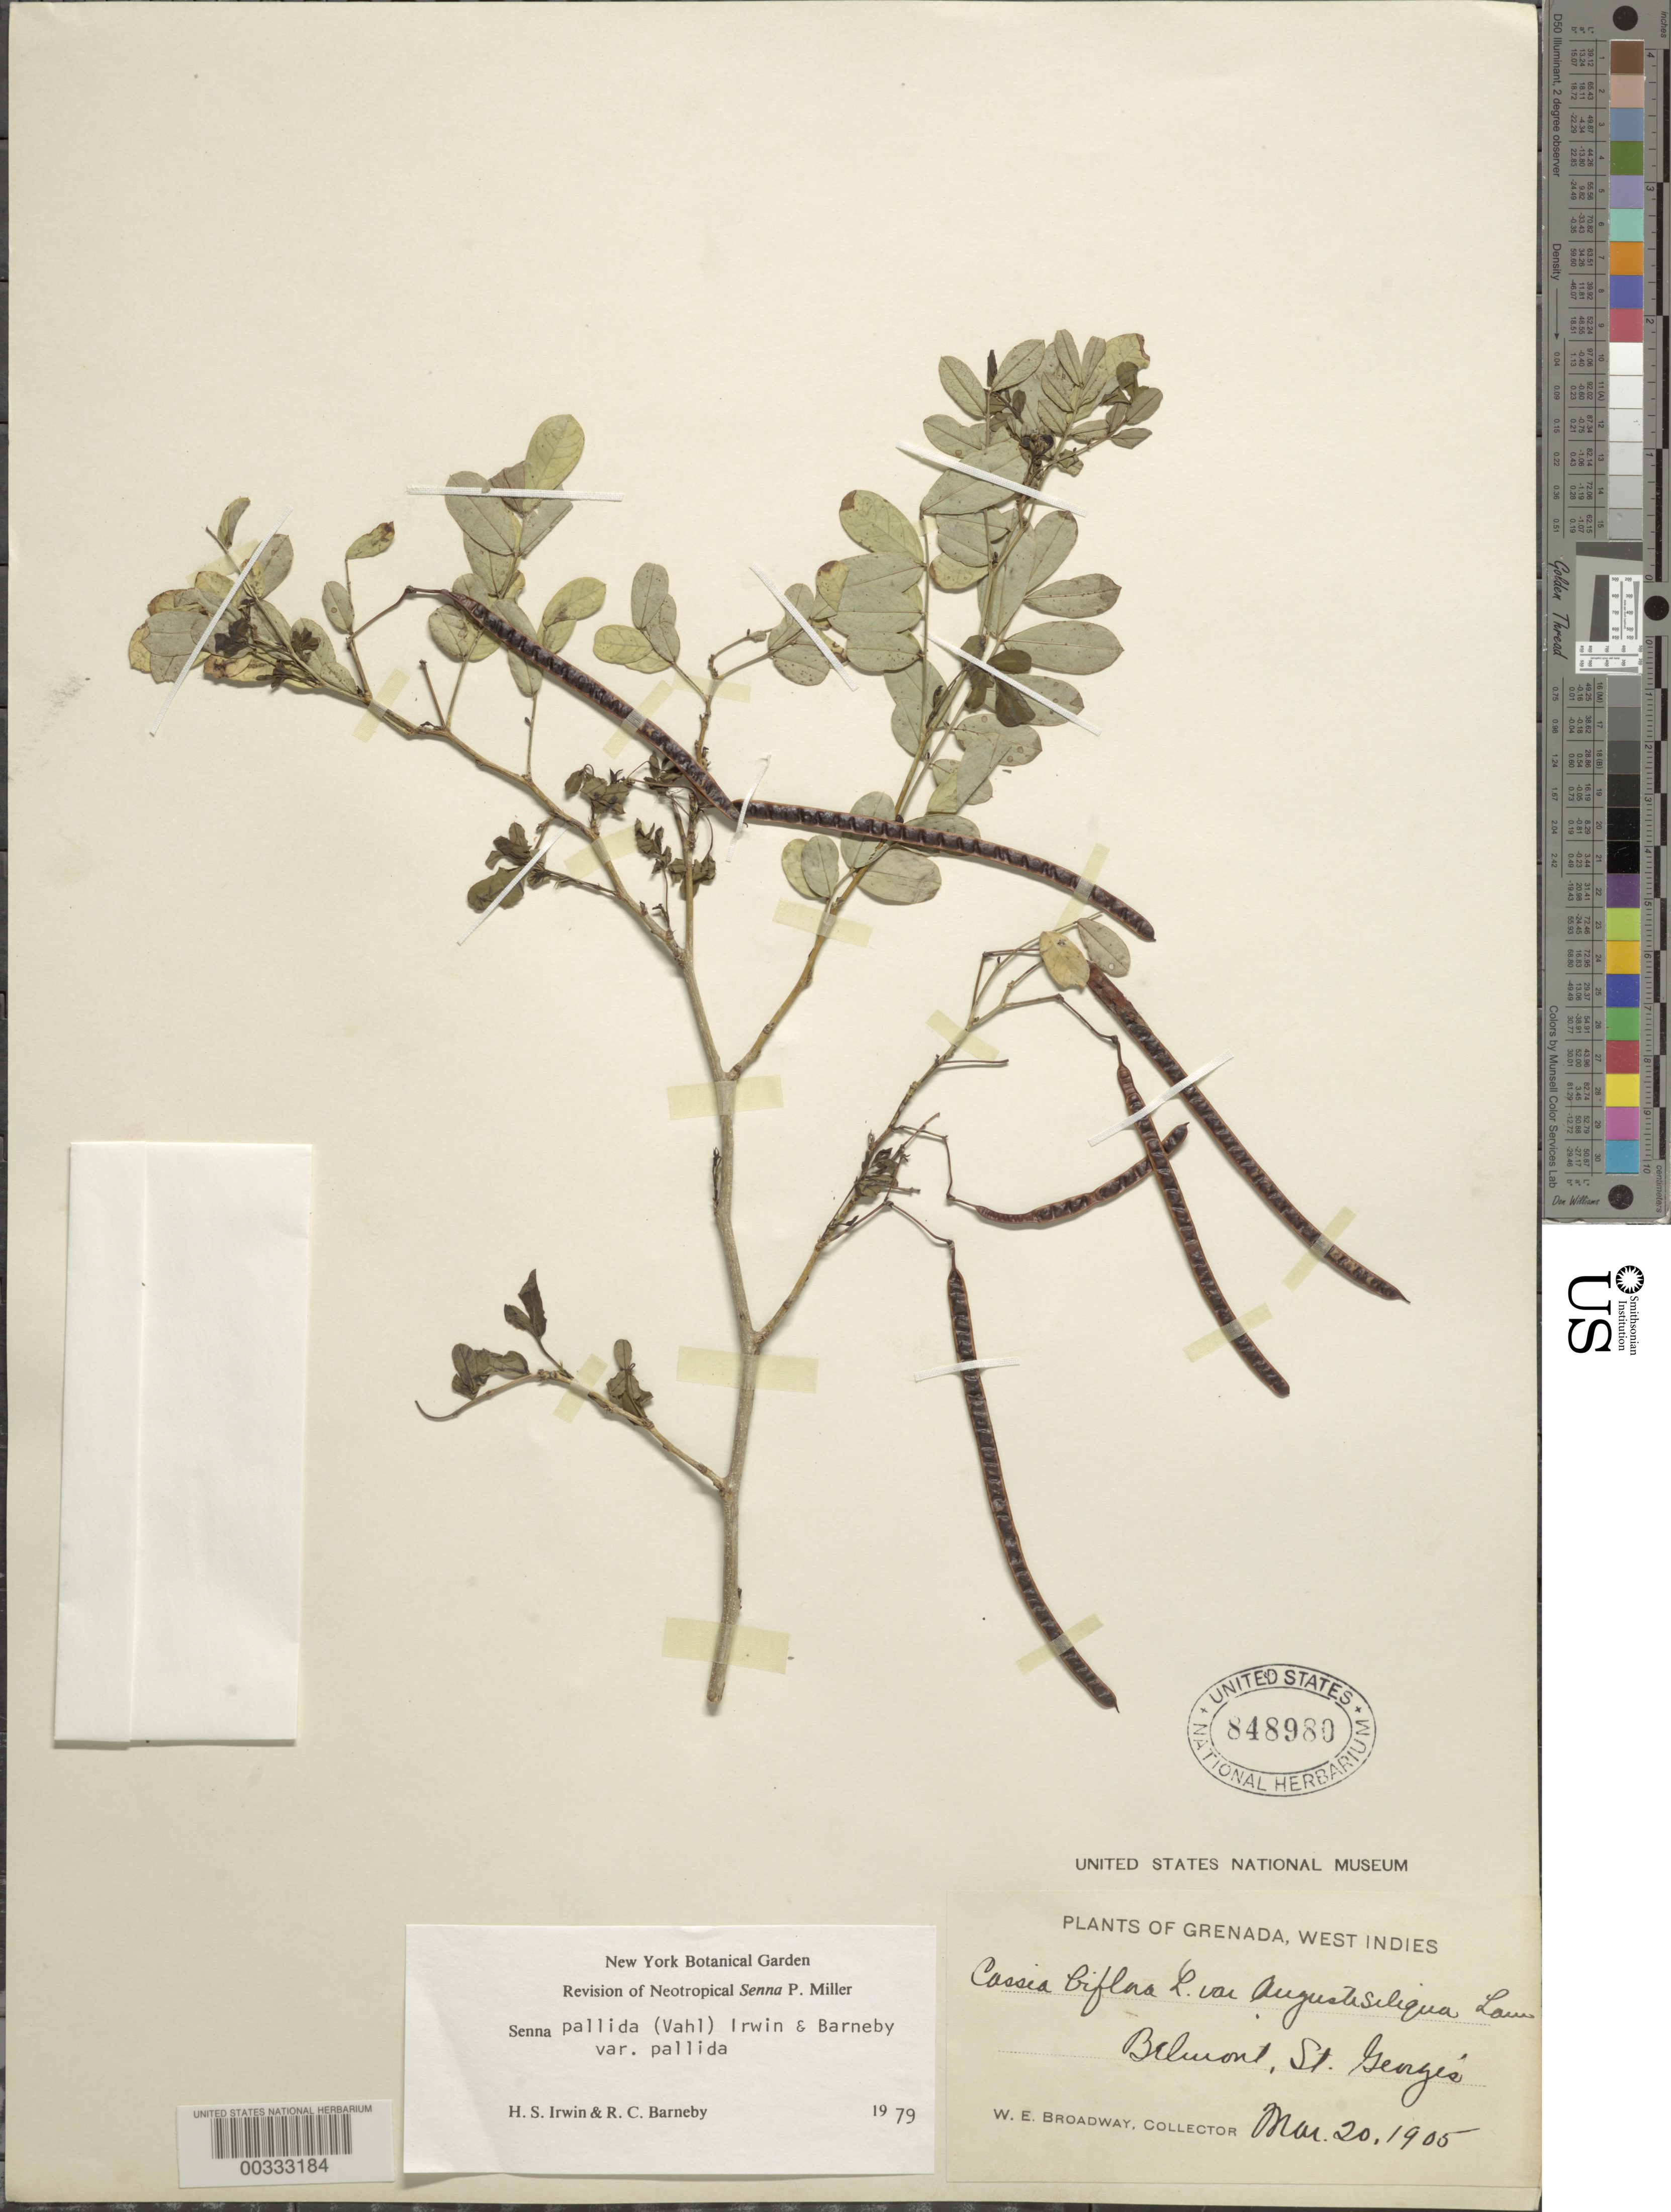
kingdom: Plantae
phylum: Tracheophyta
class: Magnoliopsida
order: Fabales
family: Fabaceae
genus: Senna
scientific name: Senna pallida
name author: (Vahl) H.S. Irwin & Barneby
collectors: W. E. Broadway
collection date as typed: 20 Mar 1905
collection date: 1905-03-20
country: Grenada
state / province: Saint George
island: Grenada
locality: Belmont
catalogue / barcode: US 848980